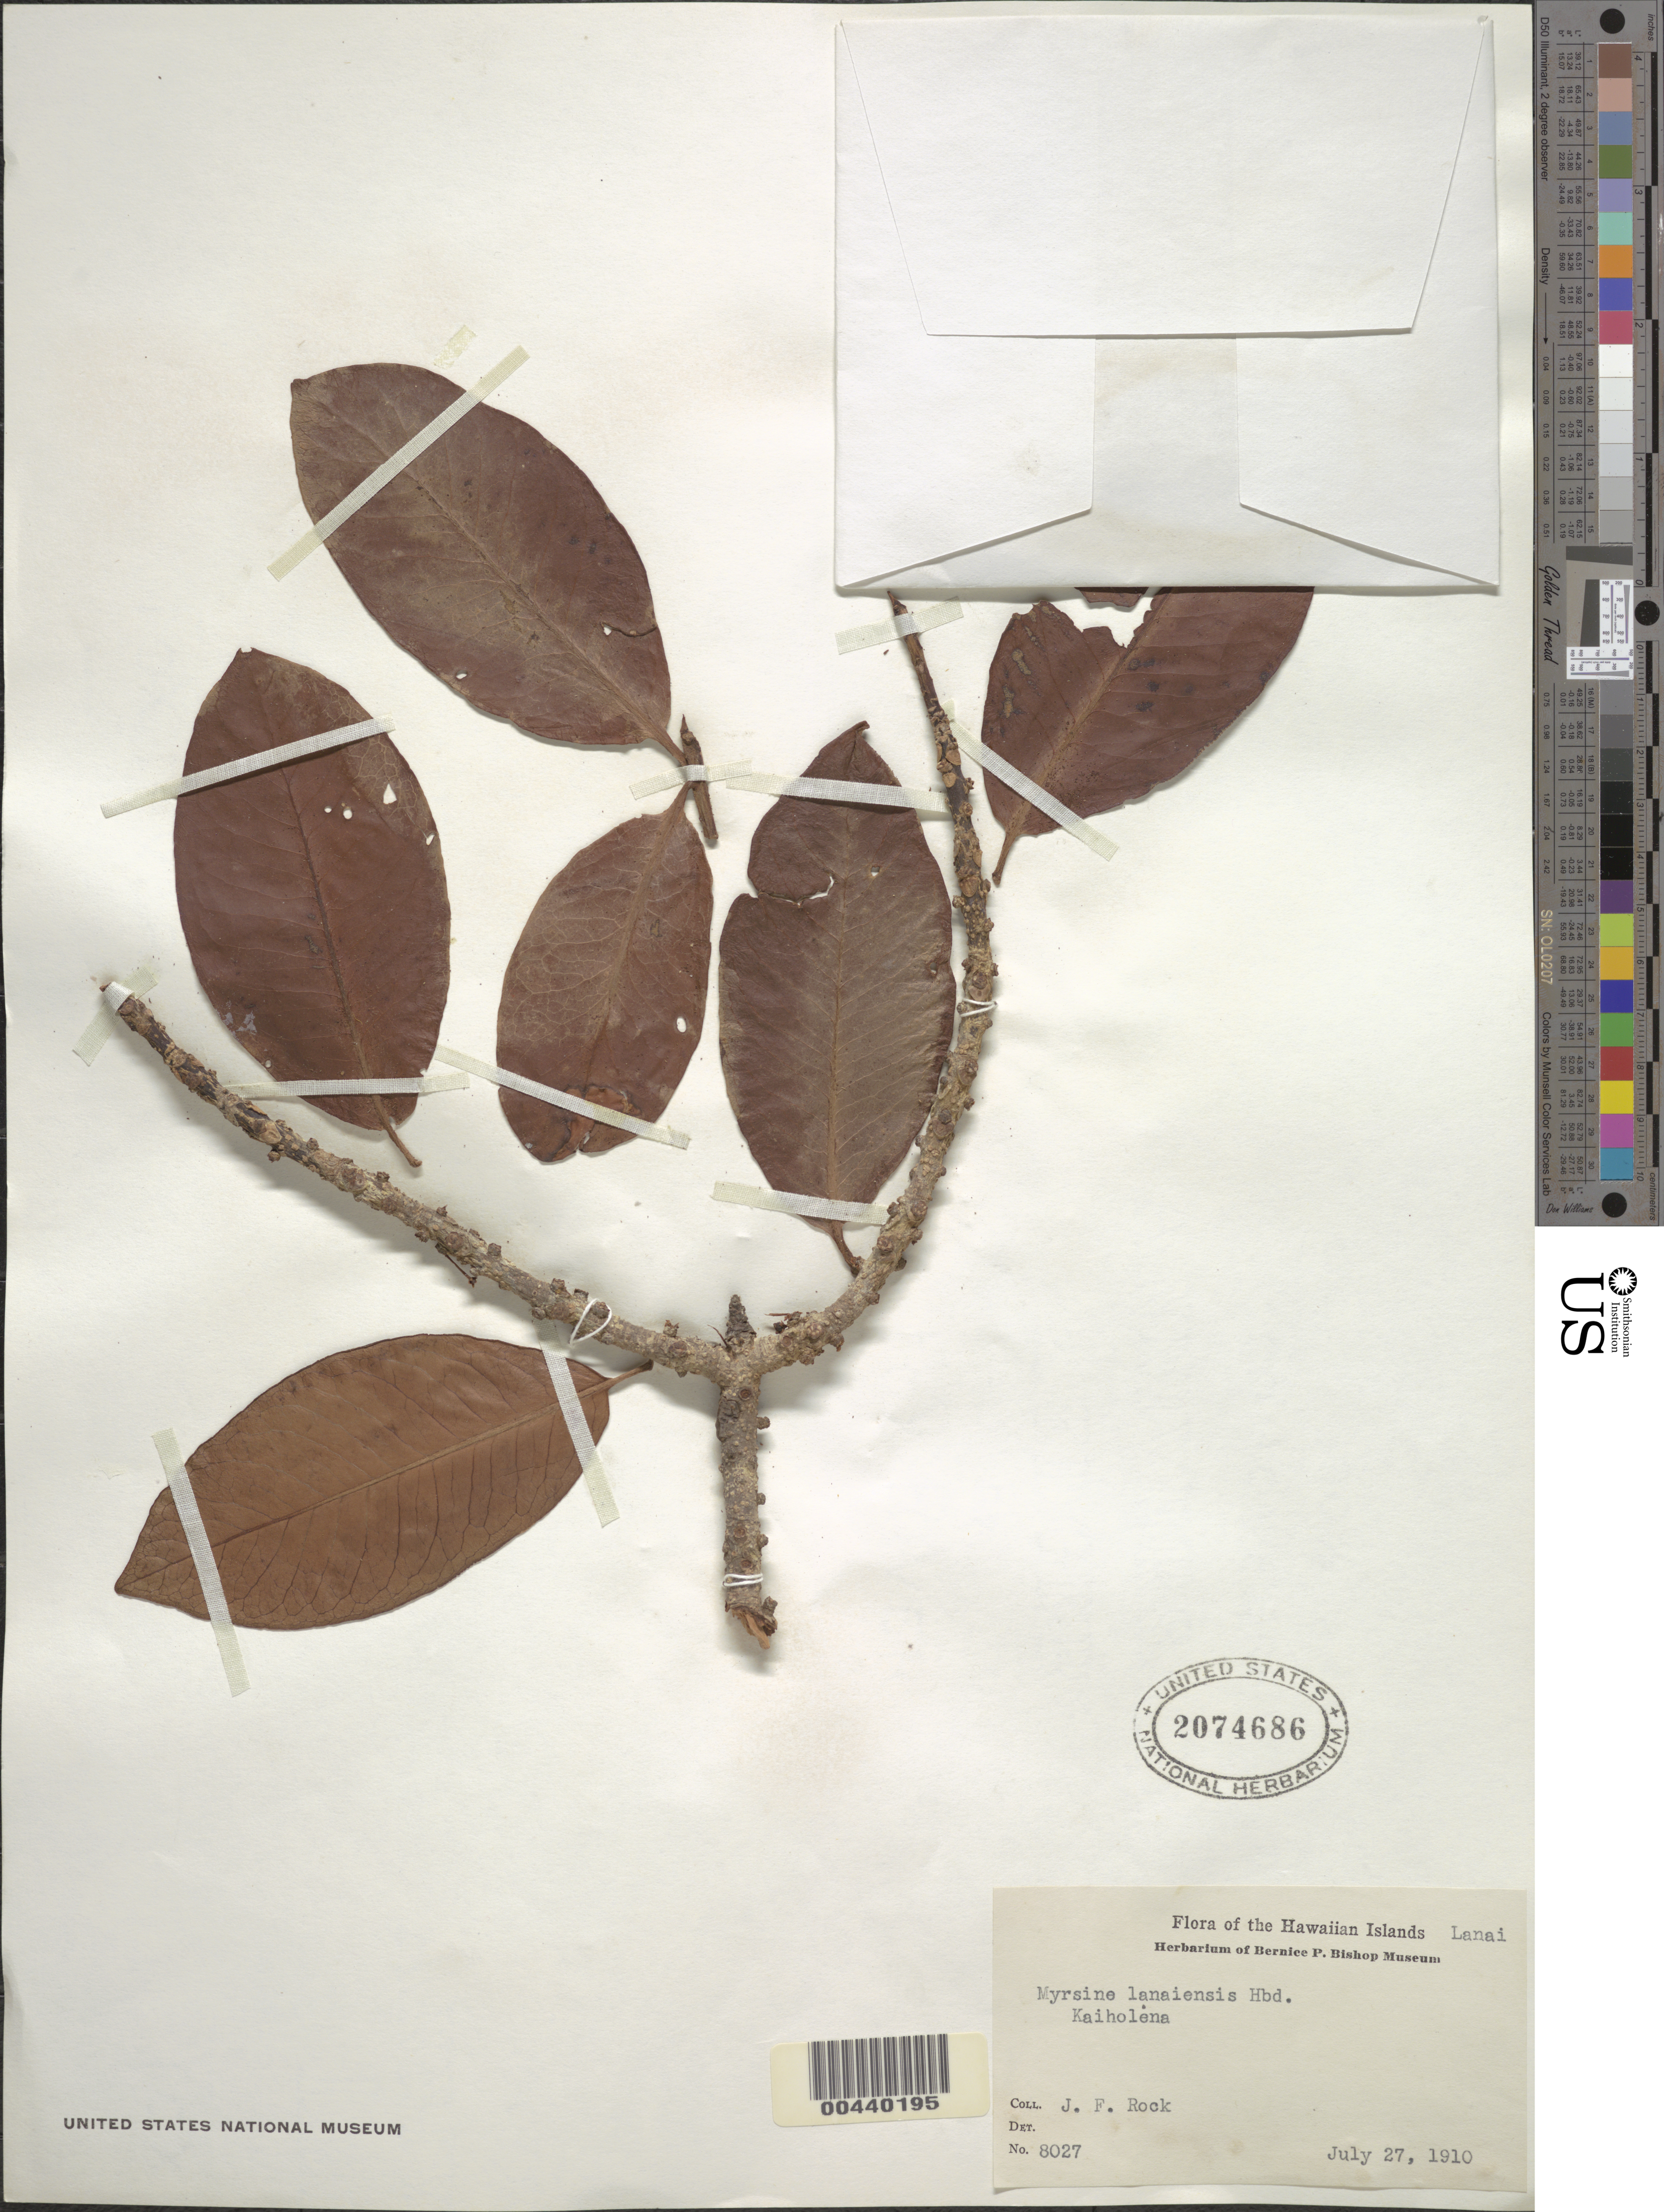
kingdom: Plantae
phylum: Tracheophyta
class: Magnoliopsida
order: Ericales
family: Primulaceae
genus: Myrsine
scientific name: Myrsine lanaiensis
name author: Hillebr.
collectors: J. F. Rock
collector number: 8027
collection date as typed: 27 Jul 1910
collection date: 1910-07-27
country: United States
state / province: Hawaii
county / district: Maui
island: Lana'i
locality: Kaiholena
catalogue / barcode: US 2074686